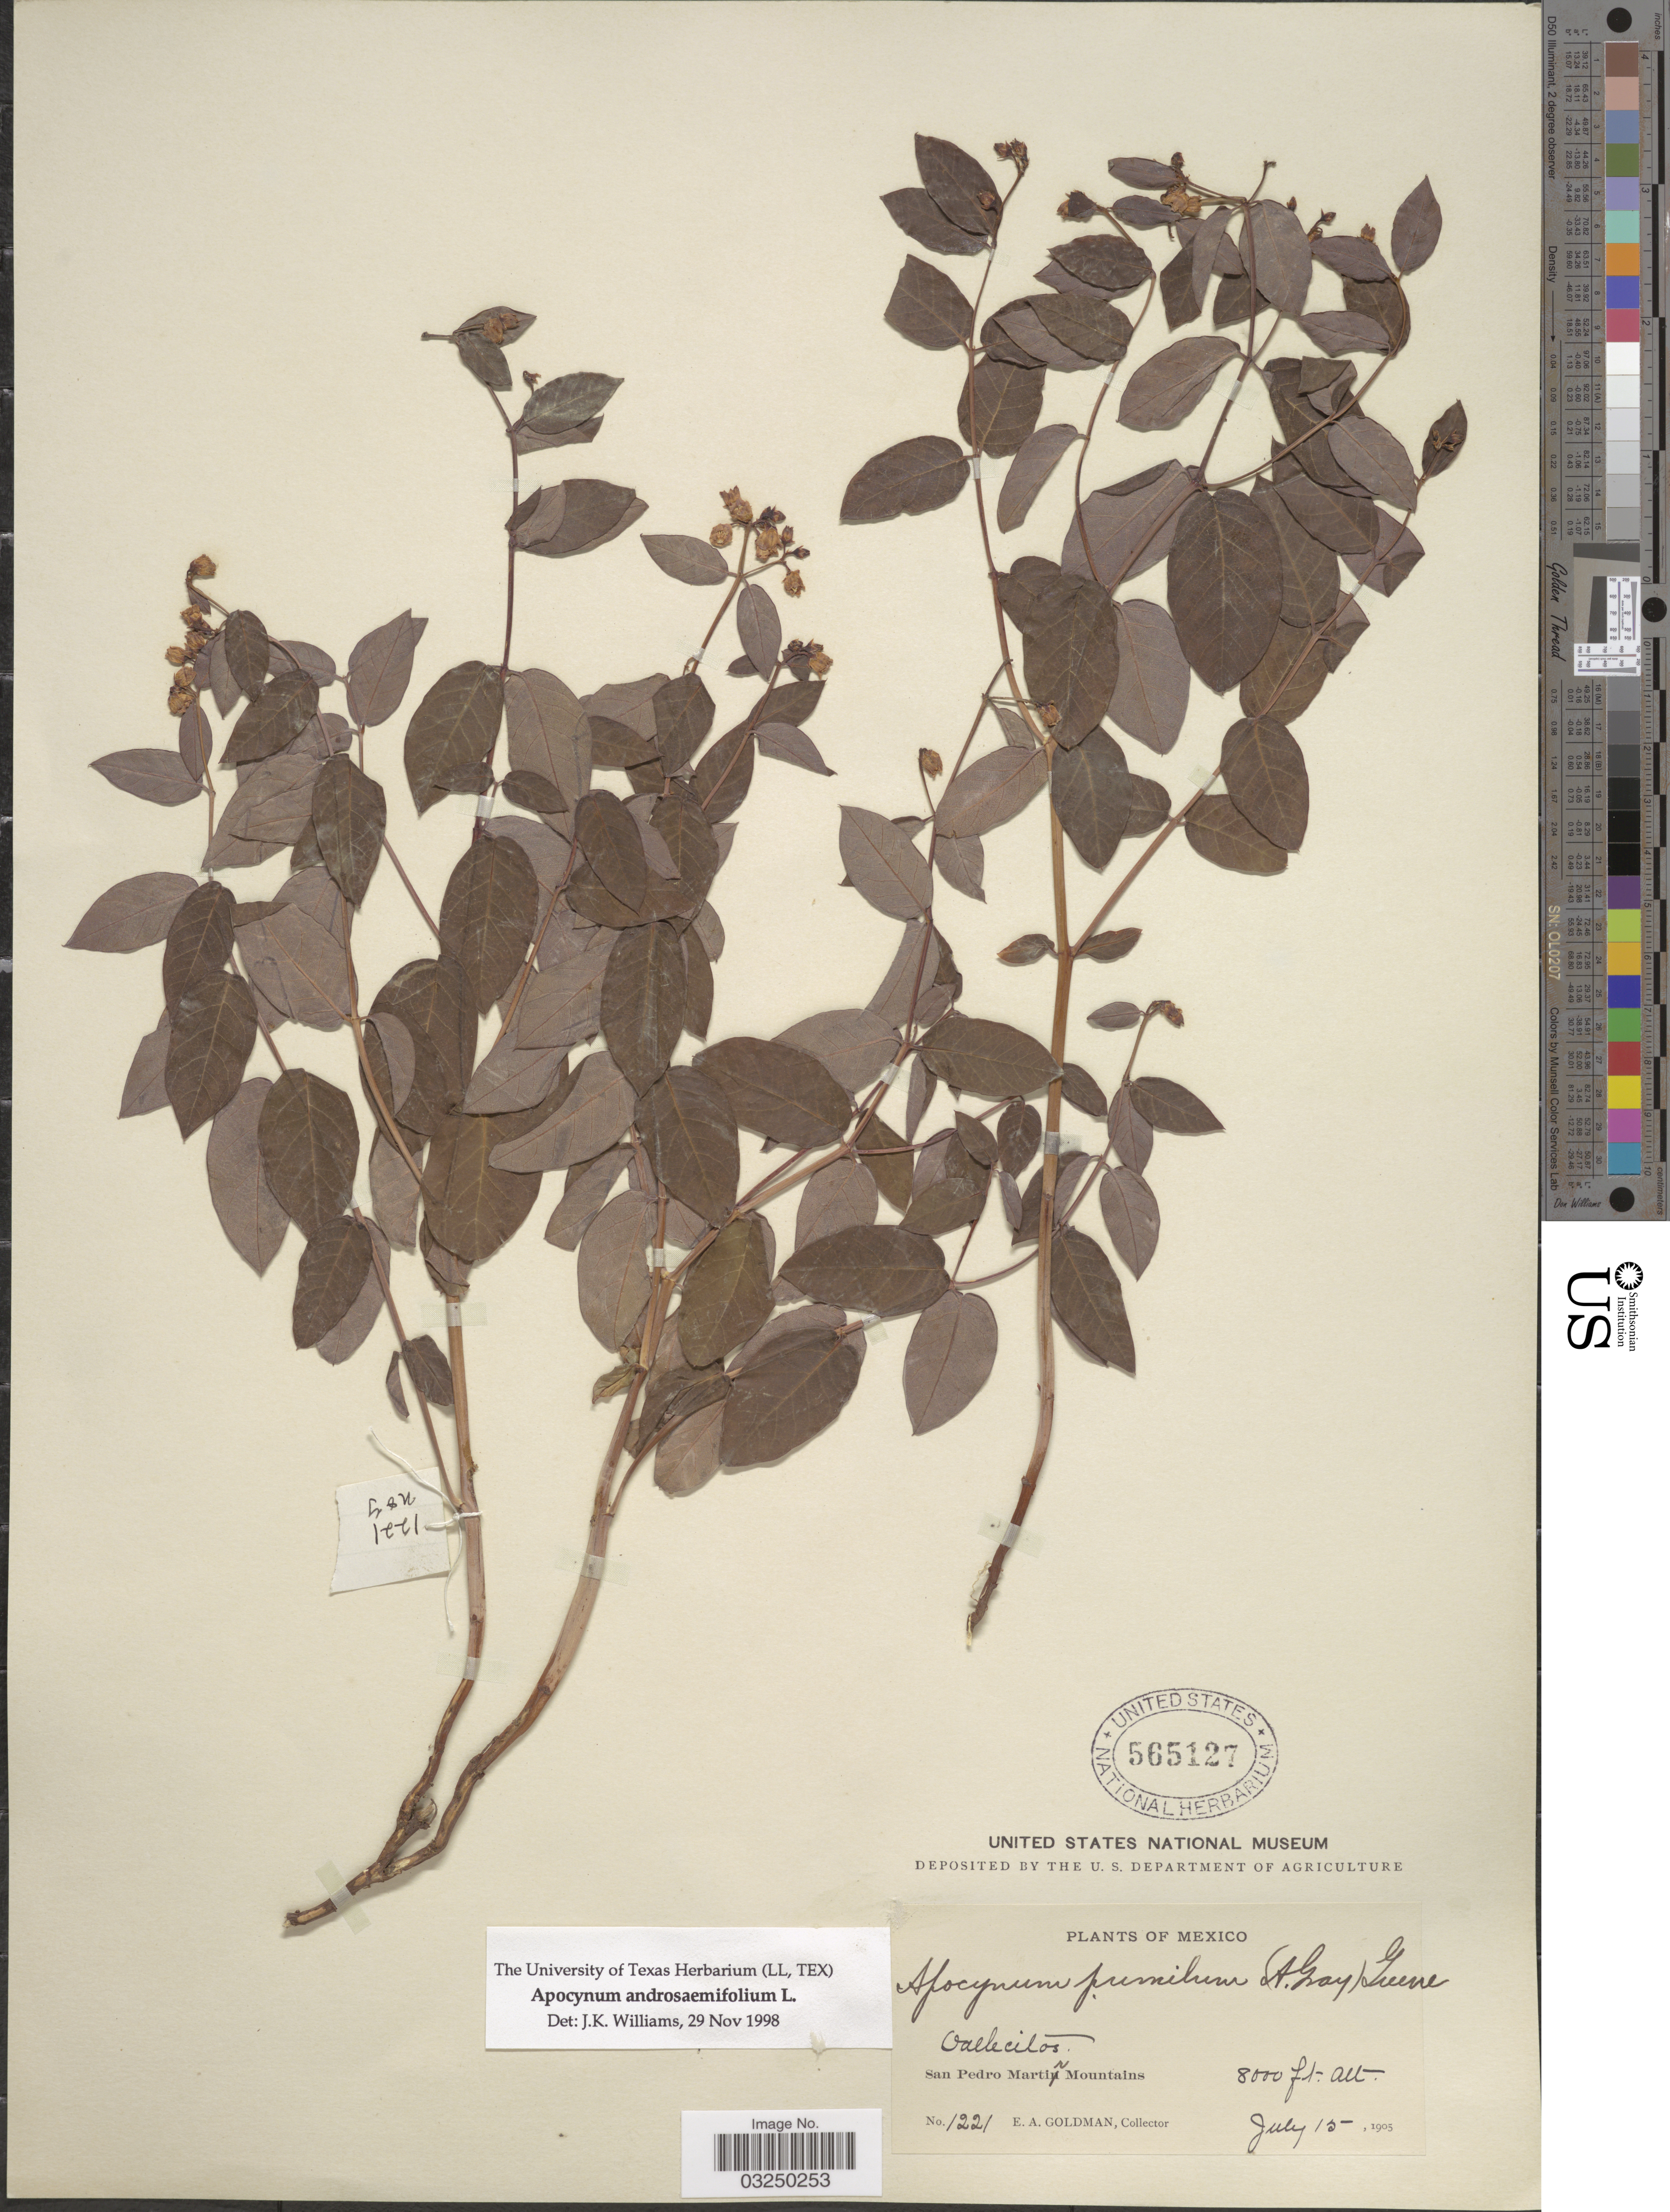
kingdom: Plantae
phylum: Tracheophyta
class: Magnoliopsida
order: Gentianales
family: Apocynaceae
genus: Apocynum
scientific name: Apocynum androsaemifolium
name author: L.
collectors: E. A. Goldman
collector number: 1221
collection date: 1905-07-15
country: Mexico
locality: Vallecitos, San Pedro Martin Mountains.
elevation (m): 2438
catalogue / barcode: US 565127